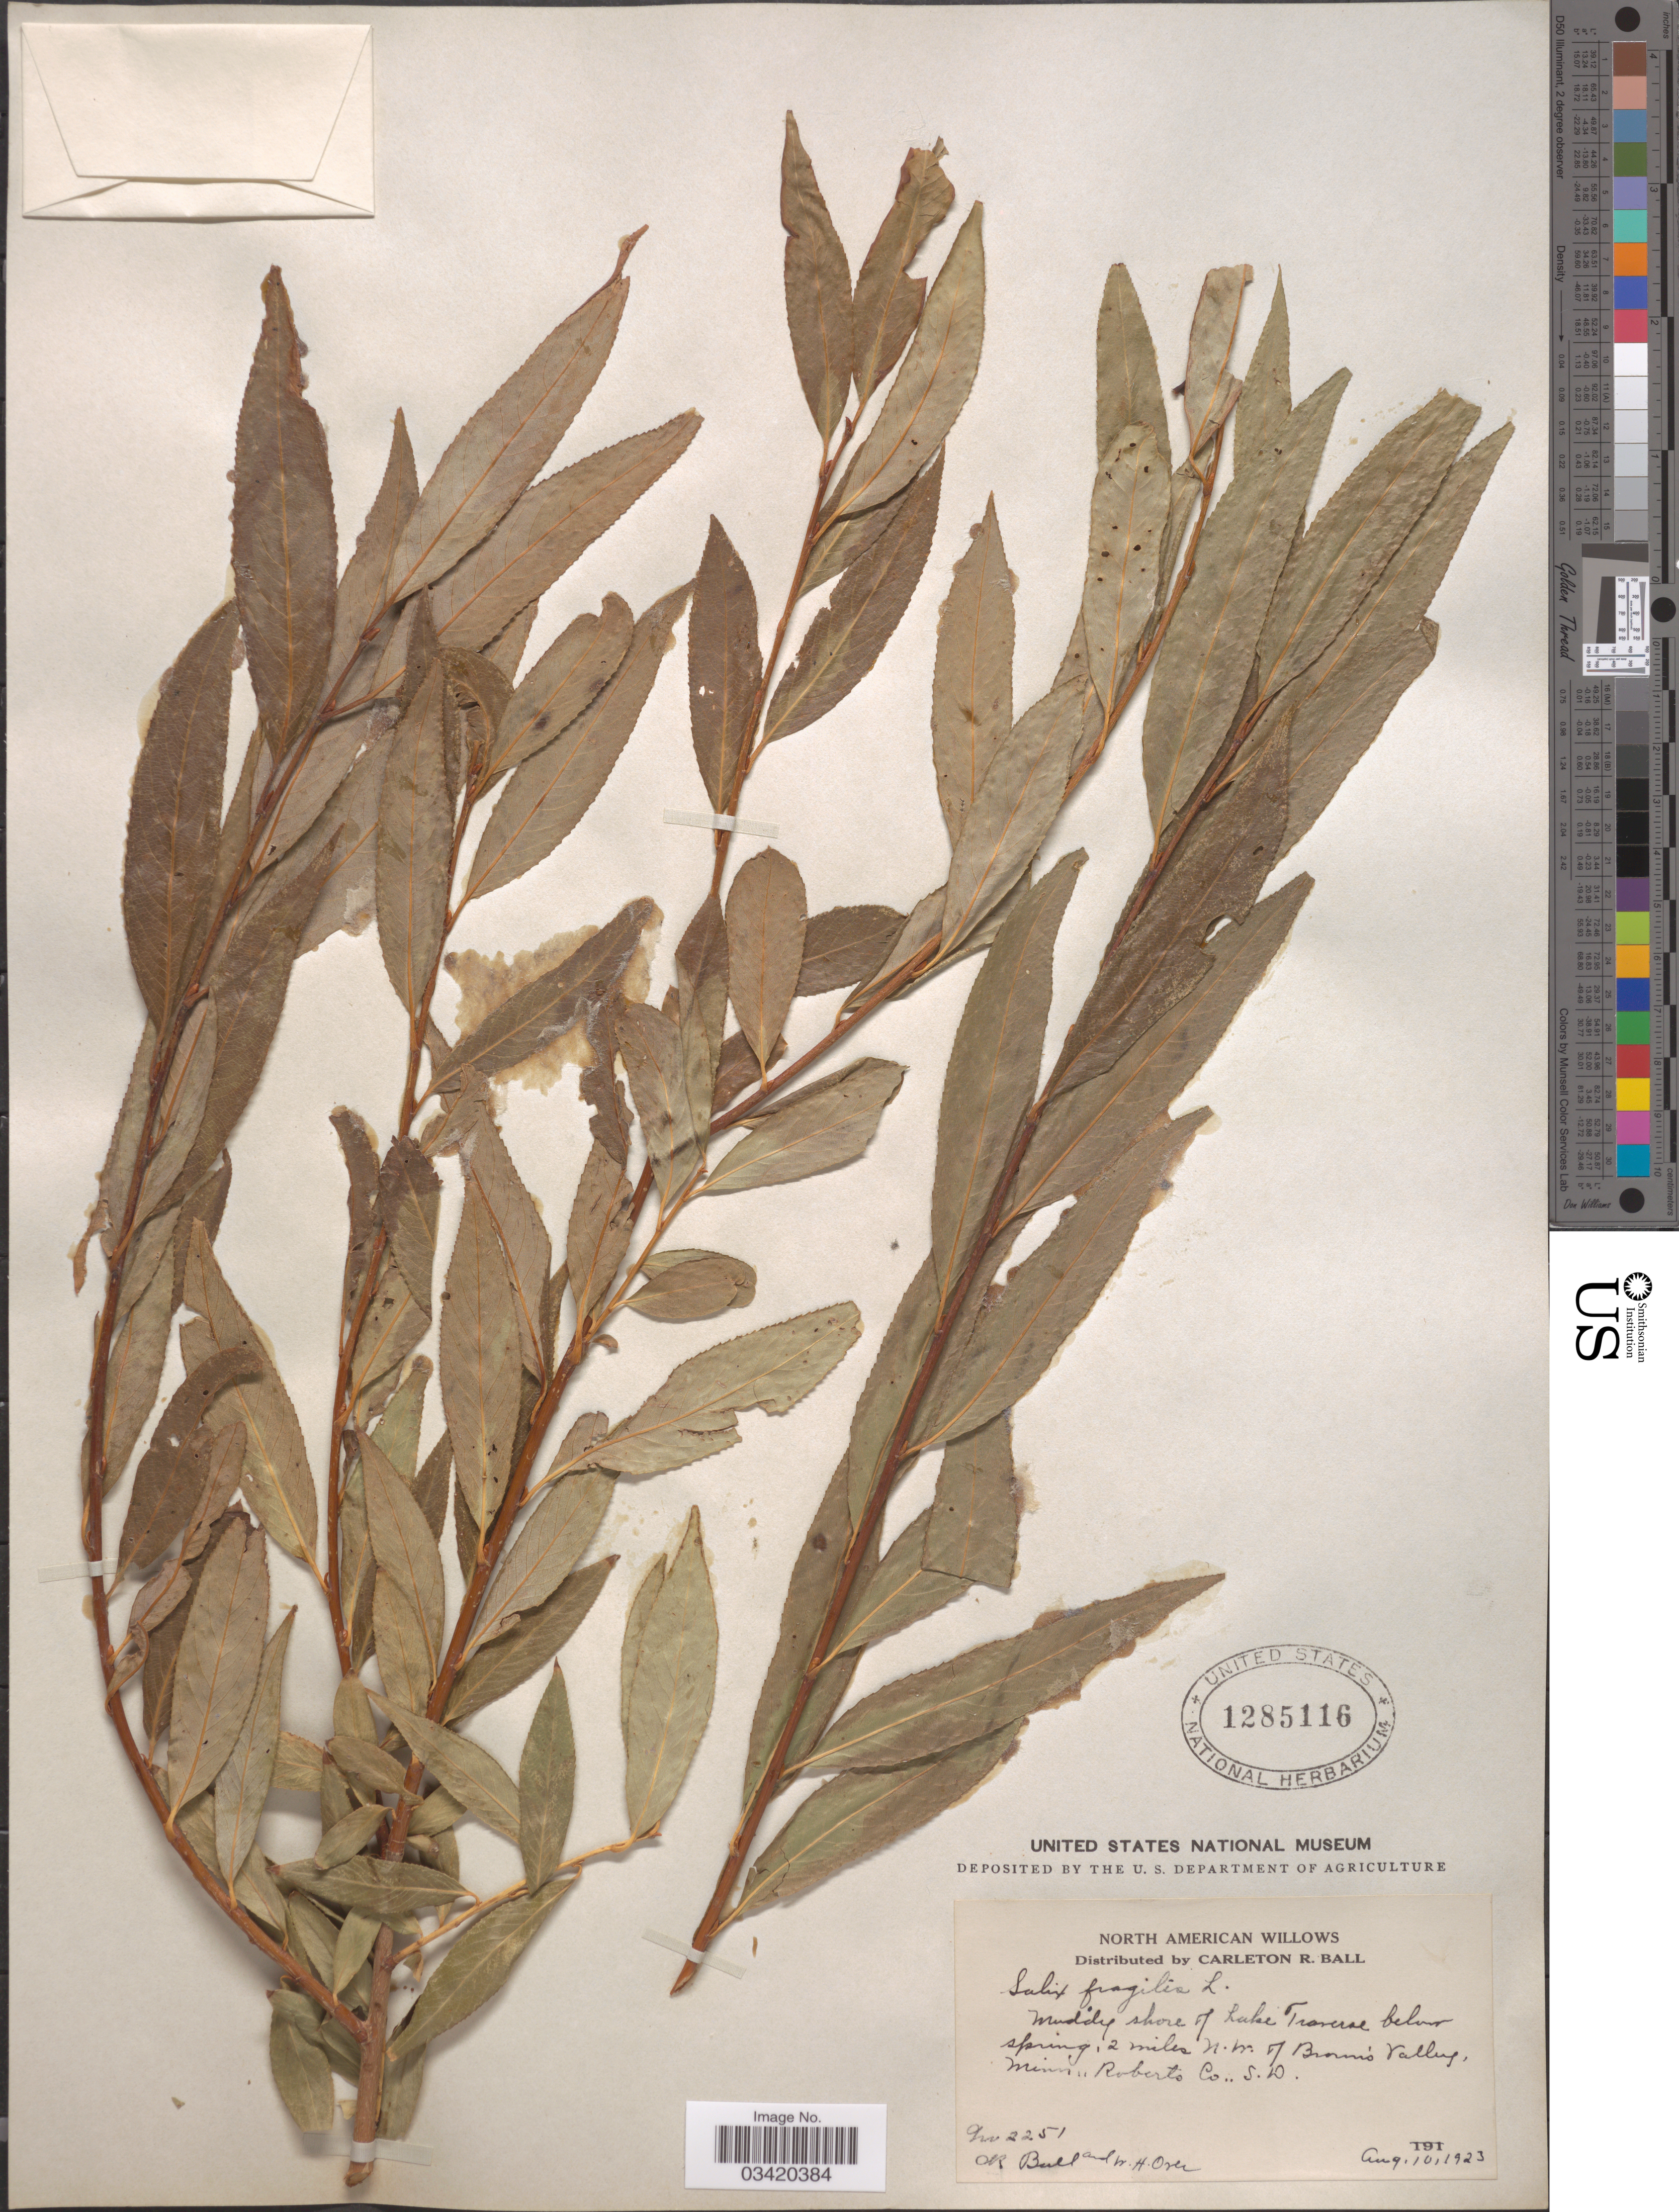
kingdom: Plantae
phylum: Tracheophyta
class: Magnoliopsida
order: Malpighiales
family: Salicaceae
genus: Salix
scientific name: Salix fragilis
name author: L.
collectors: C. R. Ball & W. Over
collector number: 2251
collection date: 1923-08-10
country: United States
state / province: South Dakota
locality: Muddy shore of Lake Traverse below spring, 2 miles N.W. of Brown's Valley, Minn., Roberto Co.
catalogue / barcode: US 1285116